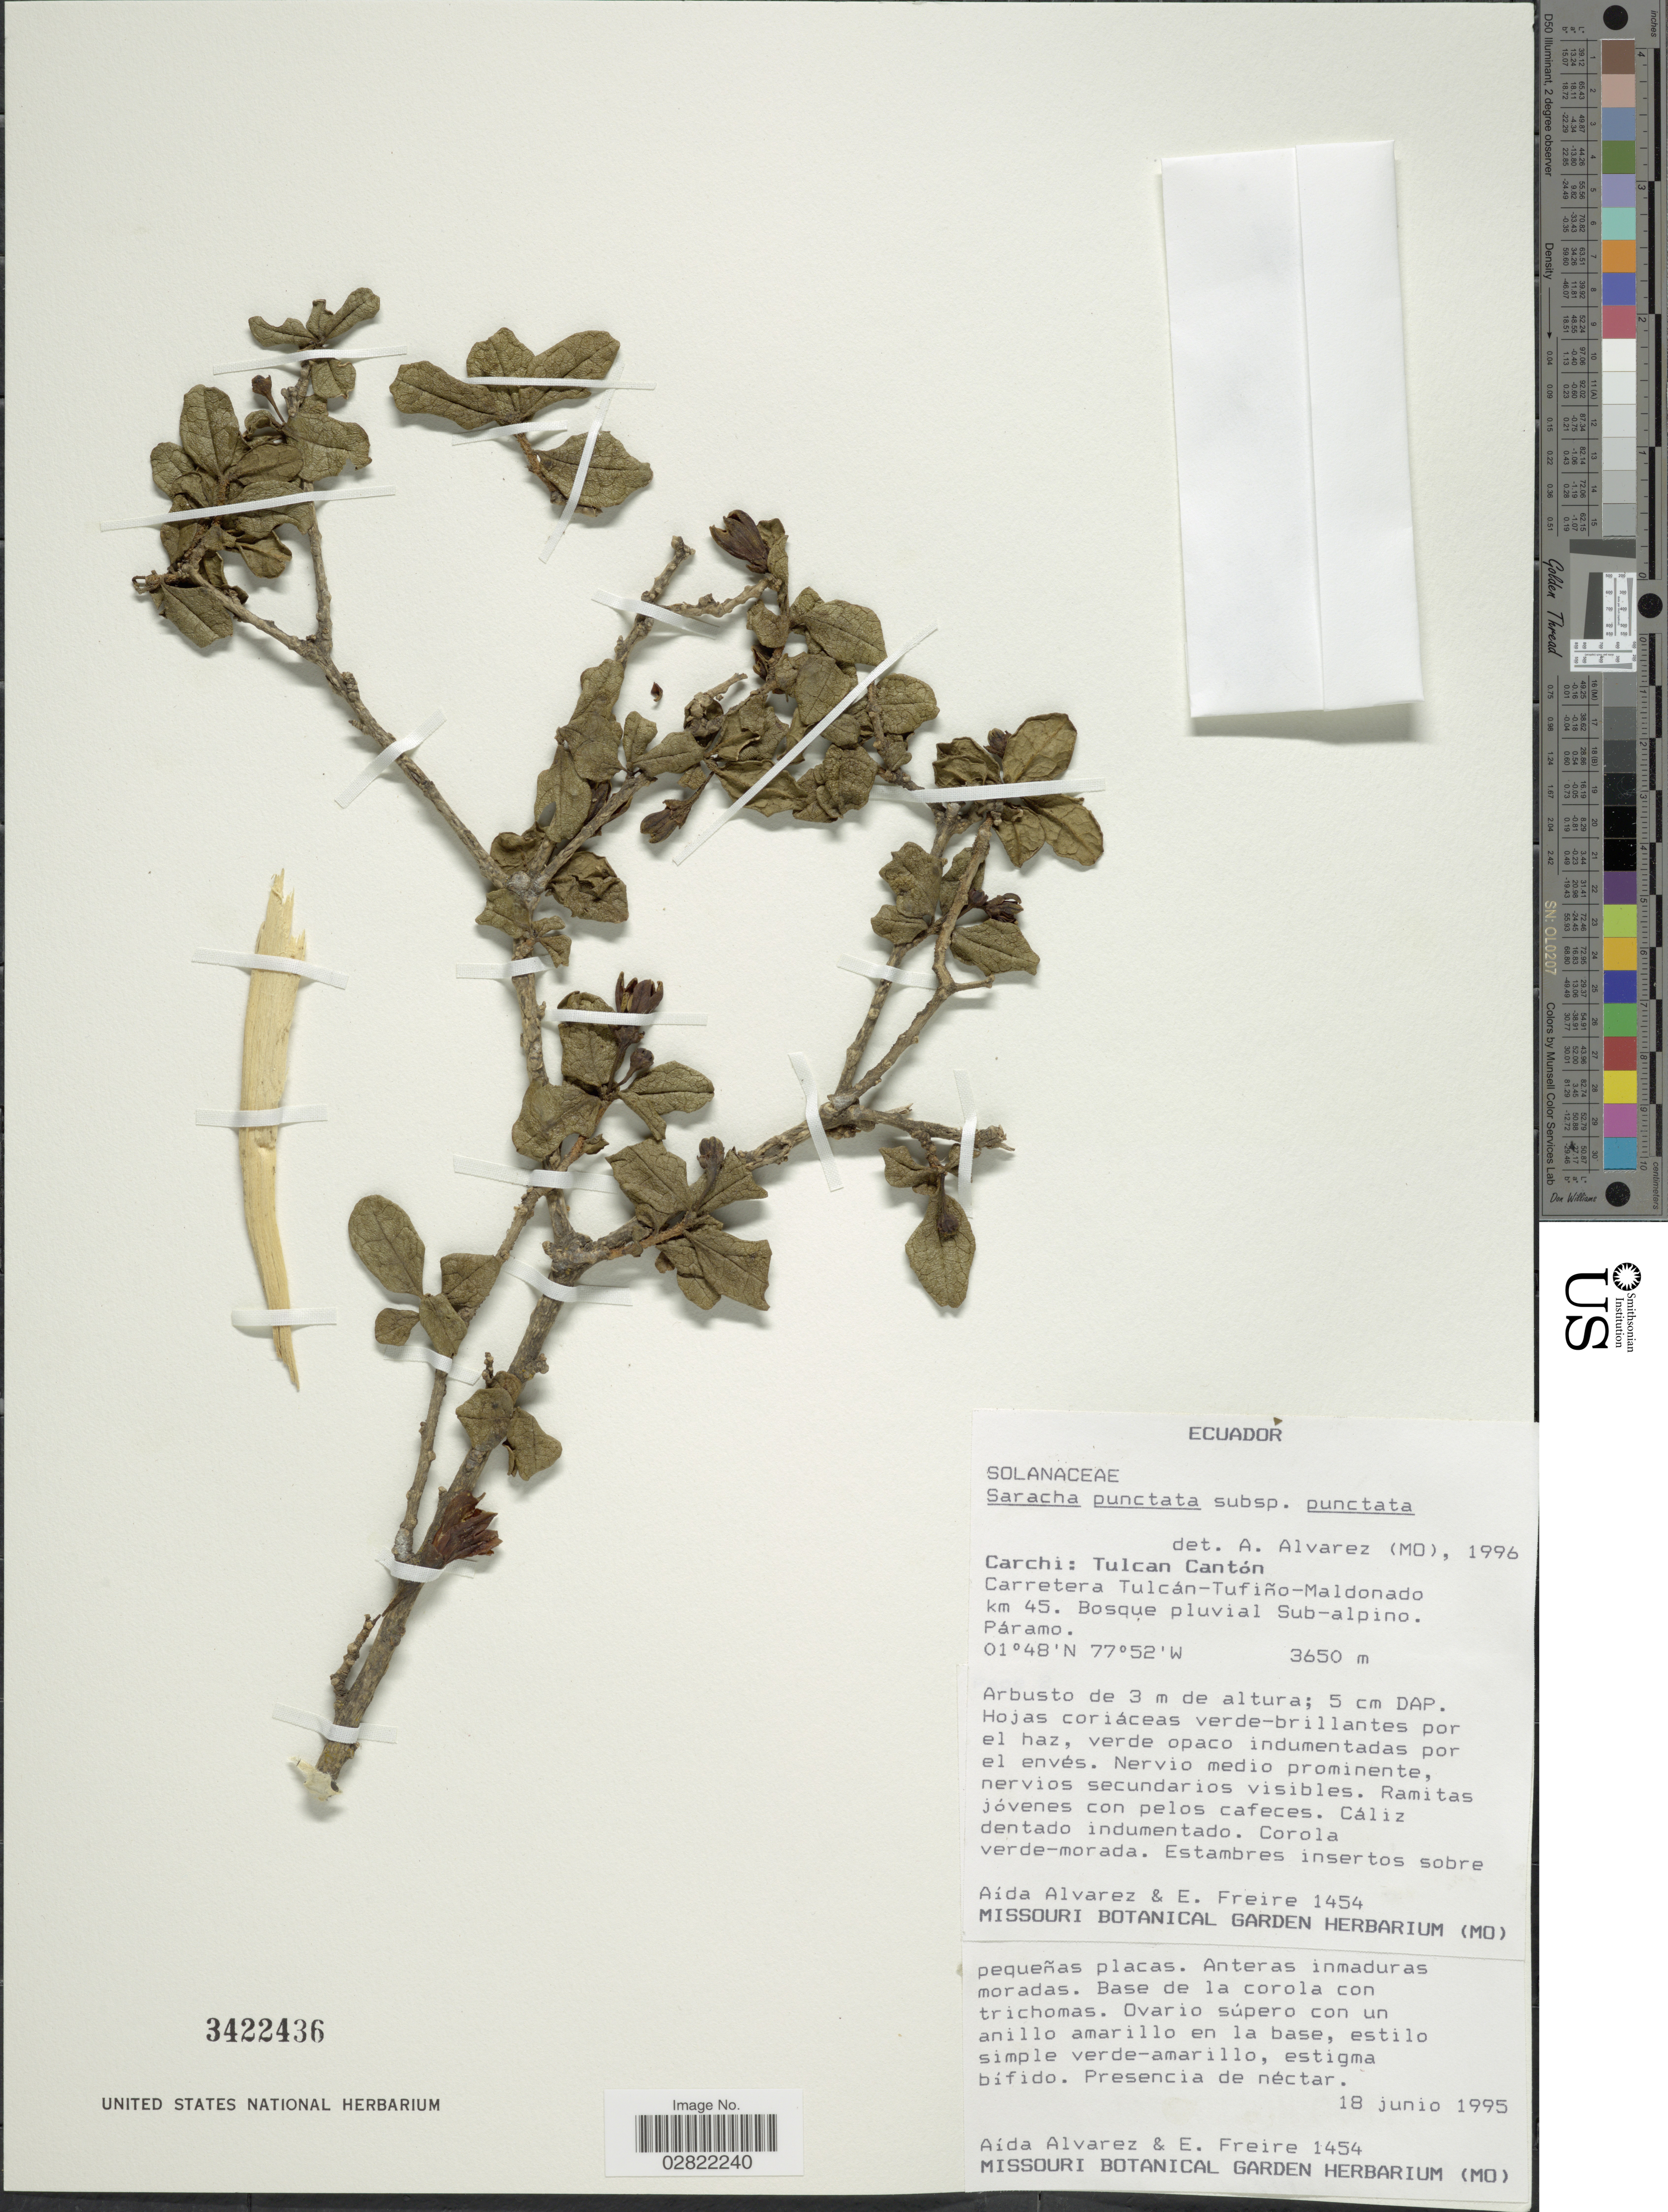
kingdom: Plantae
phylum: Tracheophyta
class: Magnoliopsida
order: Solanales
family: Solanaceae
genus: Saracha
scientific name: Saracha punctata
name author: Ruiz & Pav.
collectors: A. Alvarez & E. Freire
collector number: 1454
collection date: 1995-06-18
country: Ecuador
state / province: Carchi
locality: Carchi: Tulcan Cantón, Carretera Tulcán-Tufiño-Maldonado km 45, Bosque pluvial Sub-alpino Páramo.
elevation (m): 3650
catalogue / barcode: US 3422436